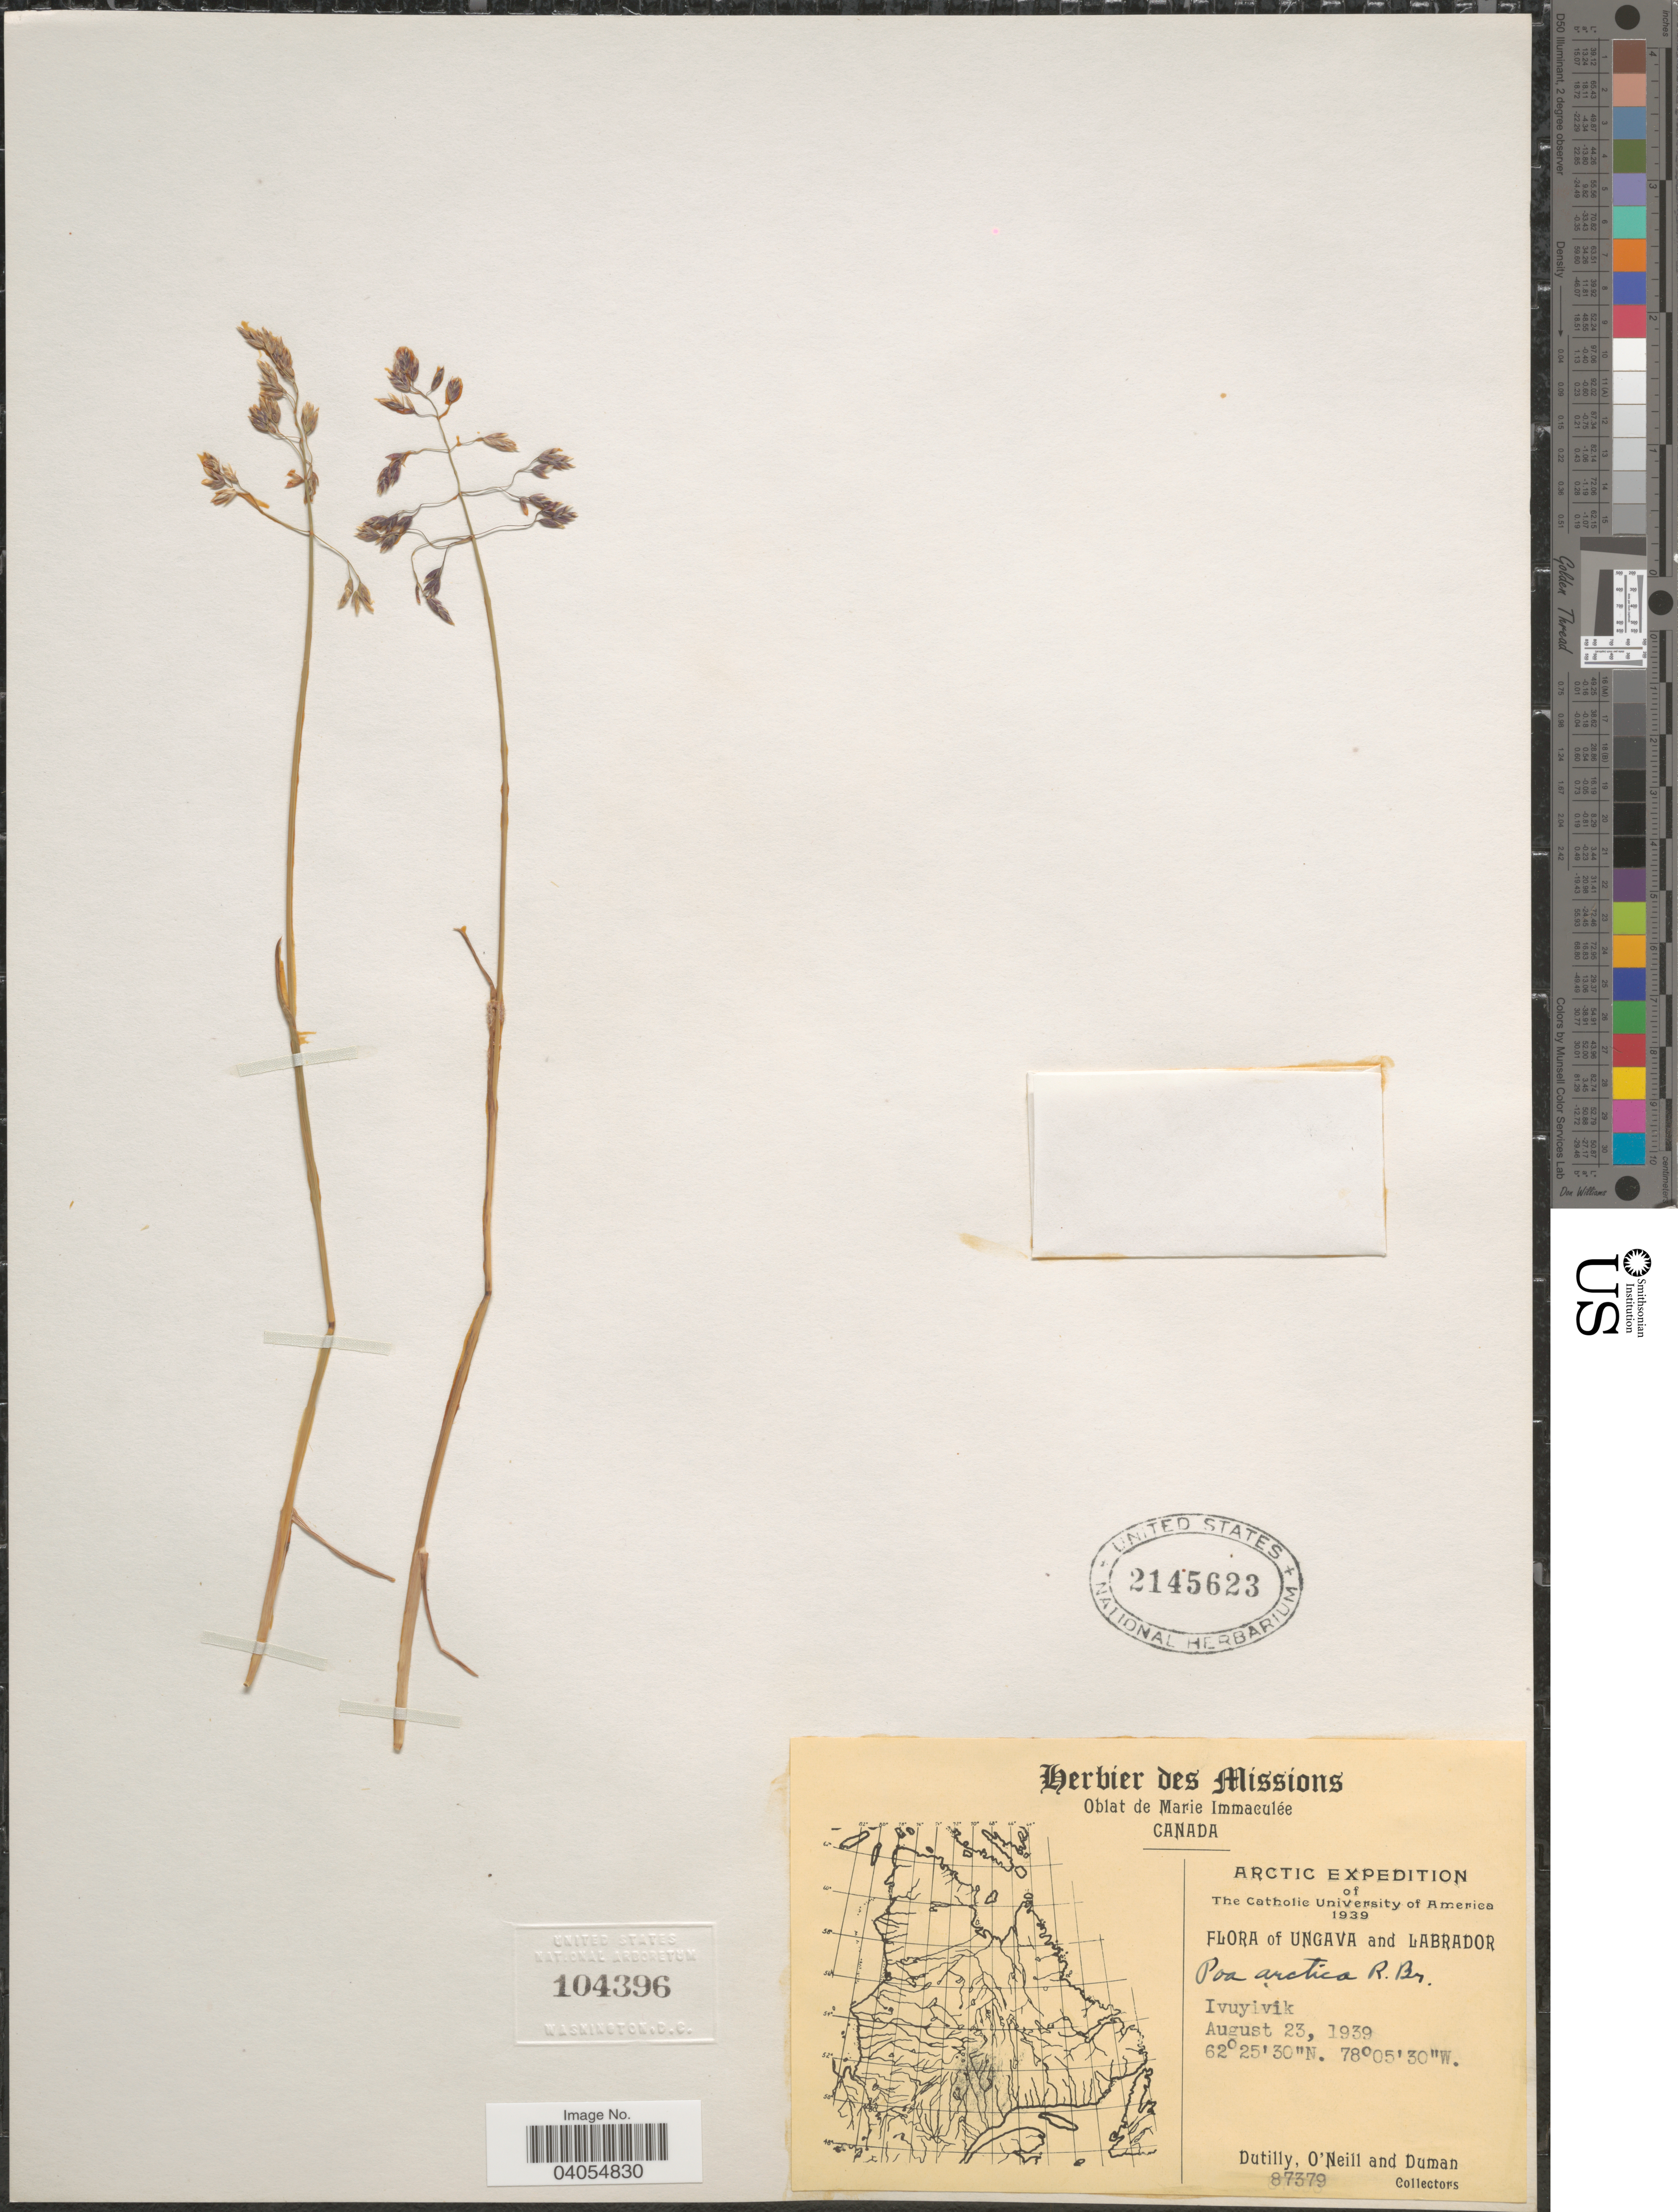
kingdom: Plantae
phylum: Tracheophyta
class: Liliopsida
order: Poales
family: Poaceae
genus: Poa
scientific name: Poa arctica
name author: R. Br.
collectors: -. Dutilly, -. O'Neill & -. Duman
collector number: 87379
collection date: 1939-08-23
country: Canada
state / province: Newfoundland and Labrador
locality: Ungava and Labrador. Ivuyivik.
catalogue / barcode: US 2145623